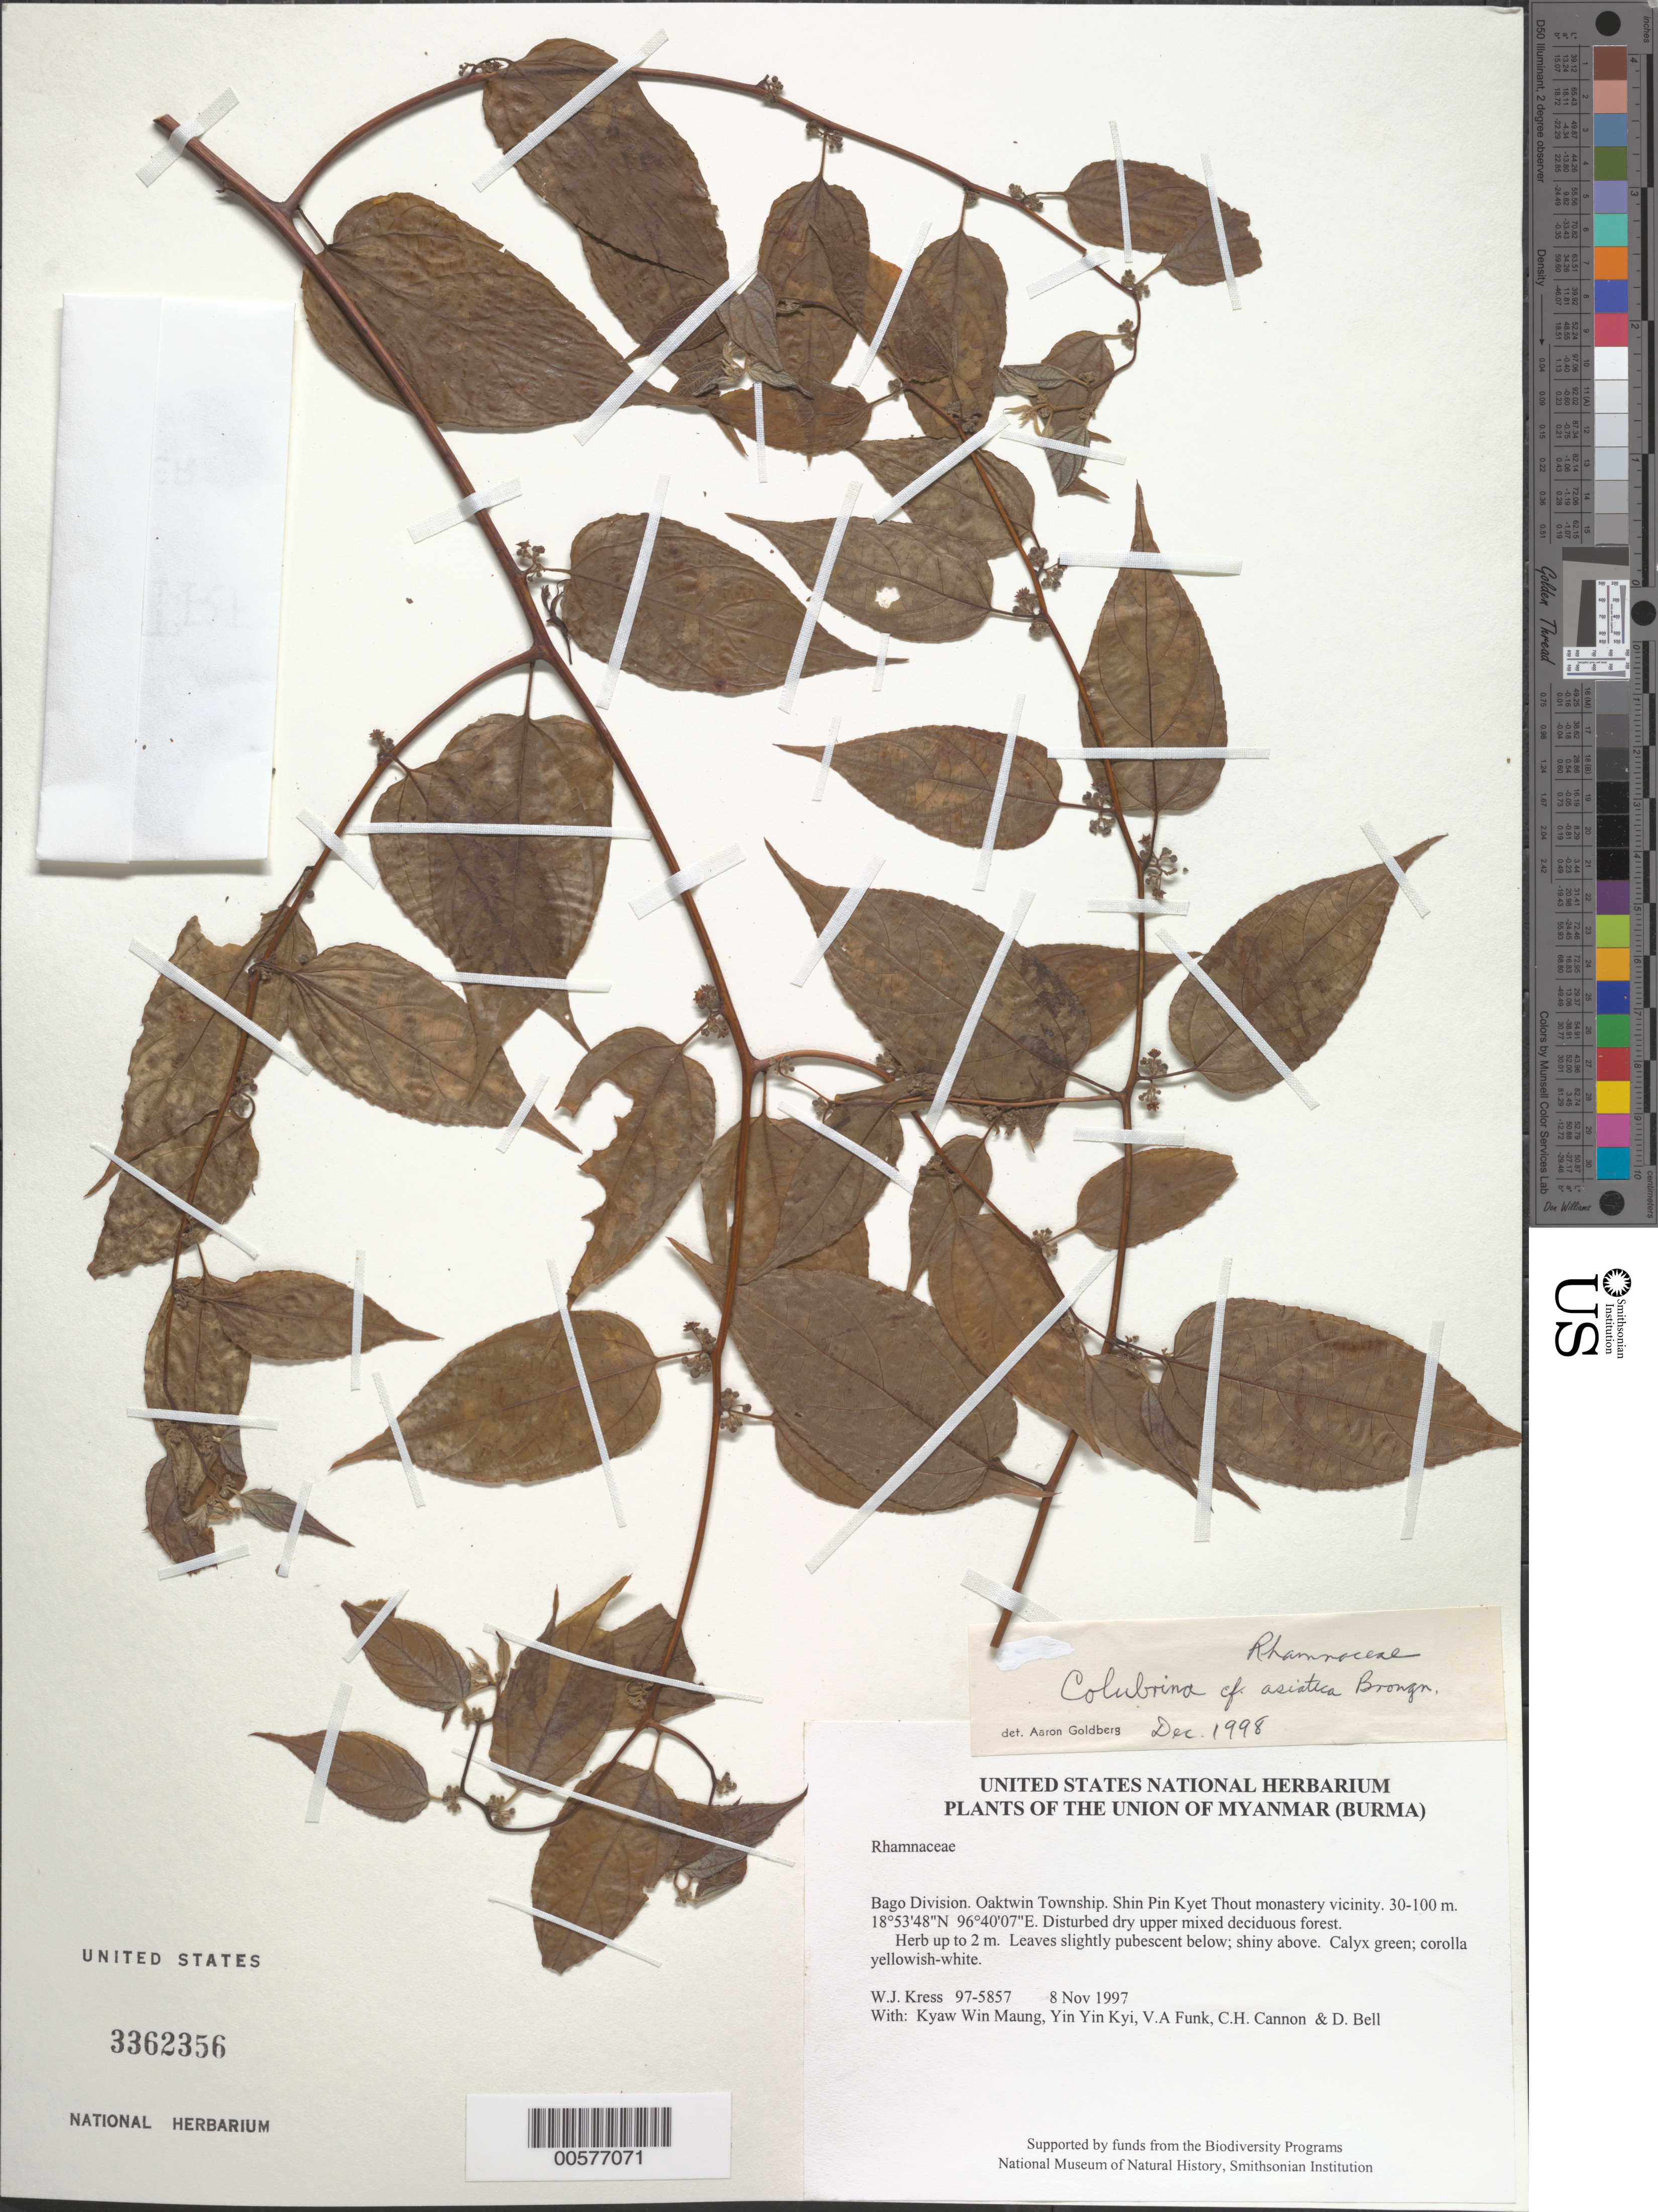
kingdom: Plantae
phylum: Tracheophyta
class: Magnoliopsida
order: Rosales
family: Rhamnaceae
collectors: W. J. Kress, Kyaw Win Maung, Yin Yin Kyi, V. Funk, C. H. Cannon & D. A. Bell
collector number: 97-5857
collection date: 1997-11-08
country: Myanmar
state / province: Bago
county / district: Oaktwin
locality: Shin Pin Kyet Thout monastery vicinity.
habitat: Disturbed dry upper mixed deciduous forest.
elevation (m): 30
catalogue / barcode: US 3362356